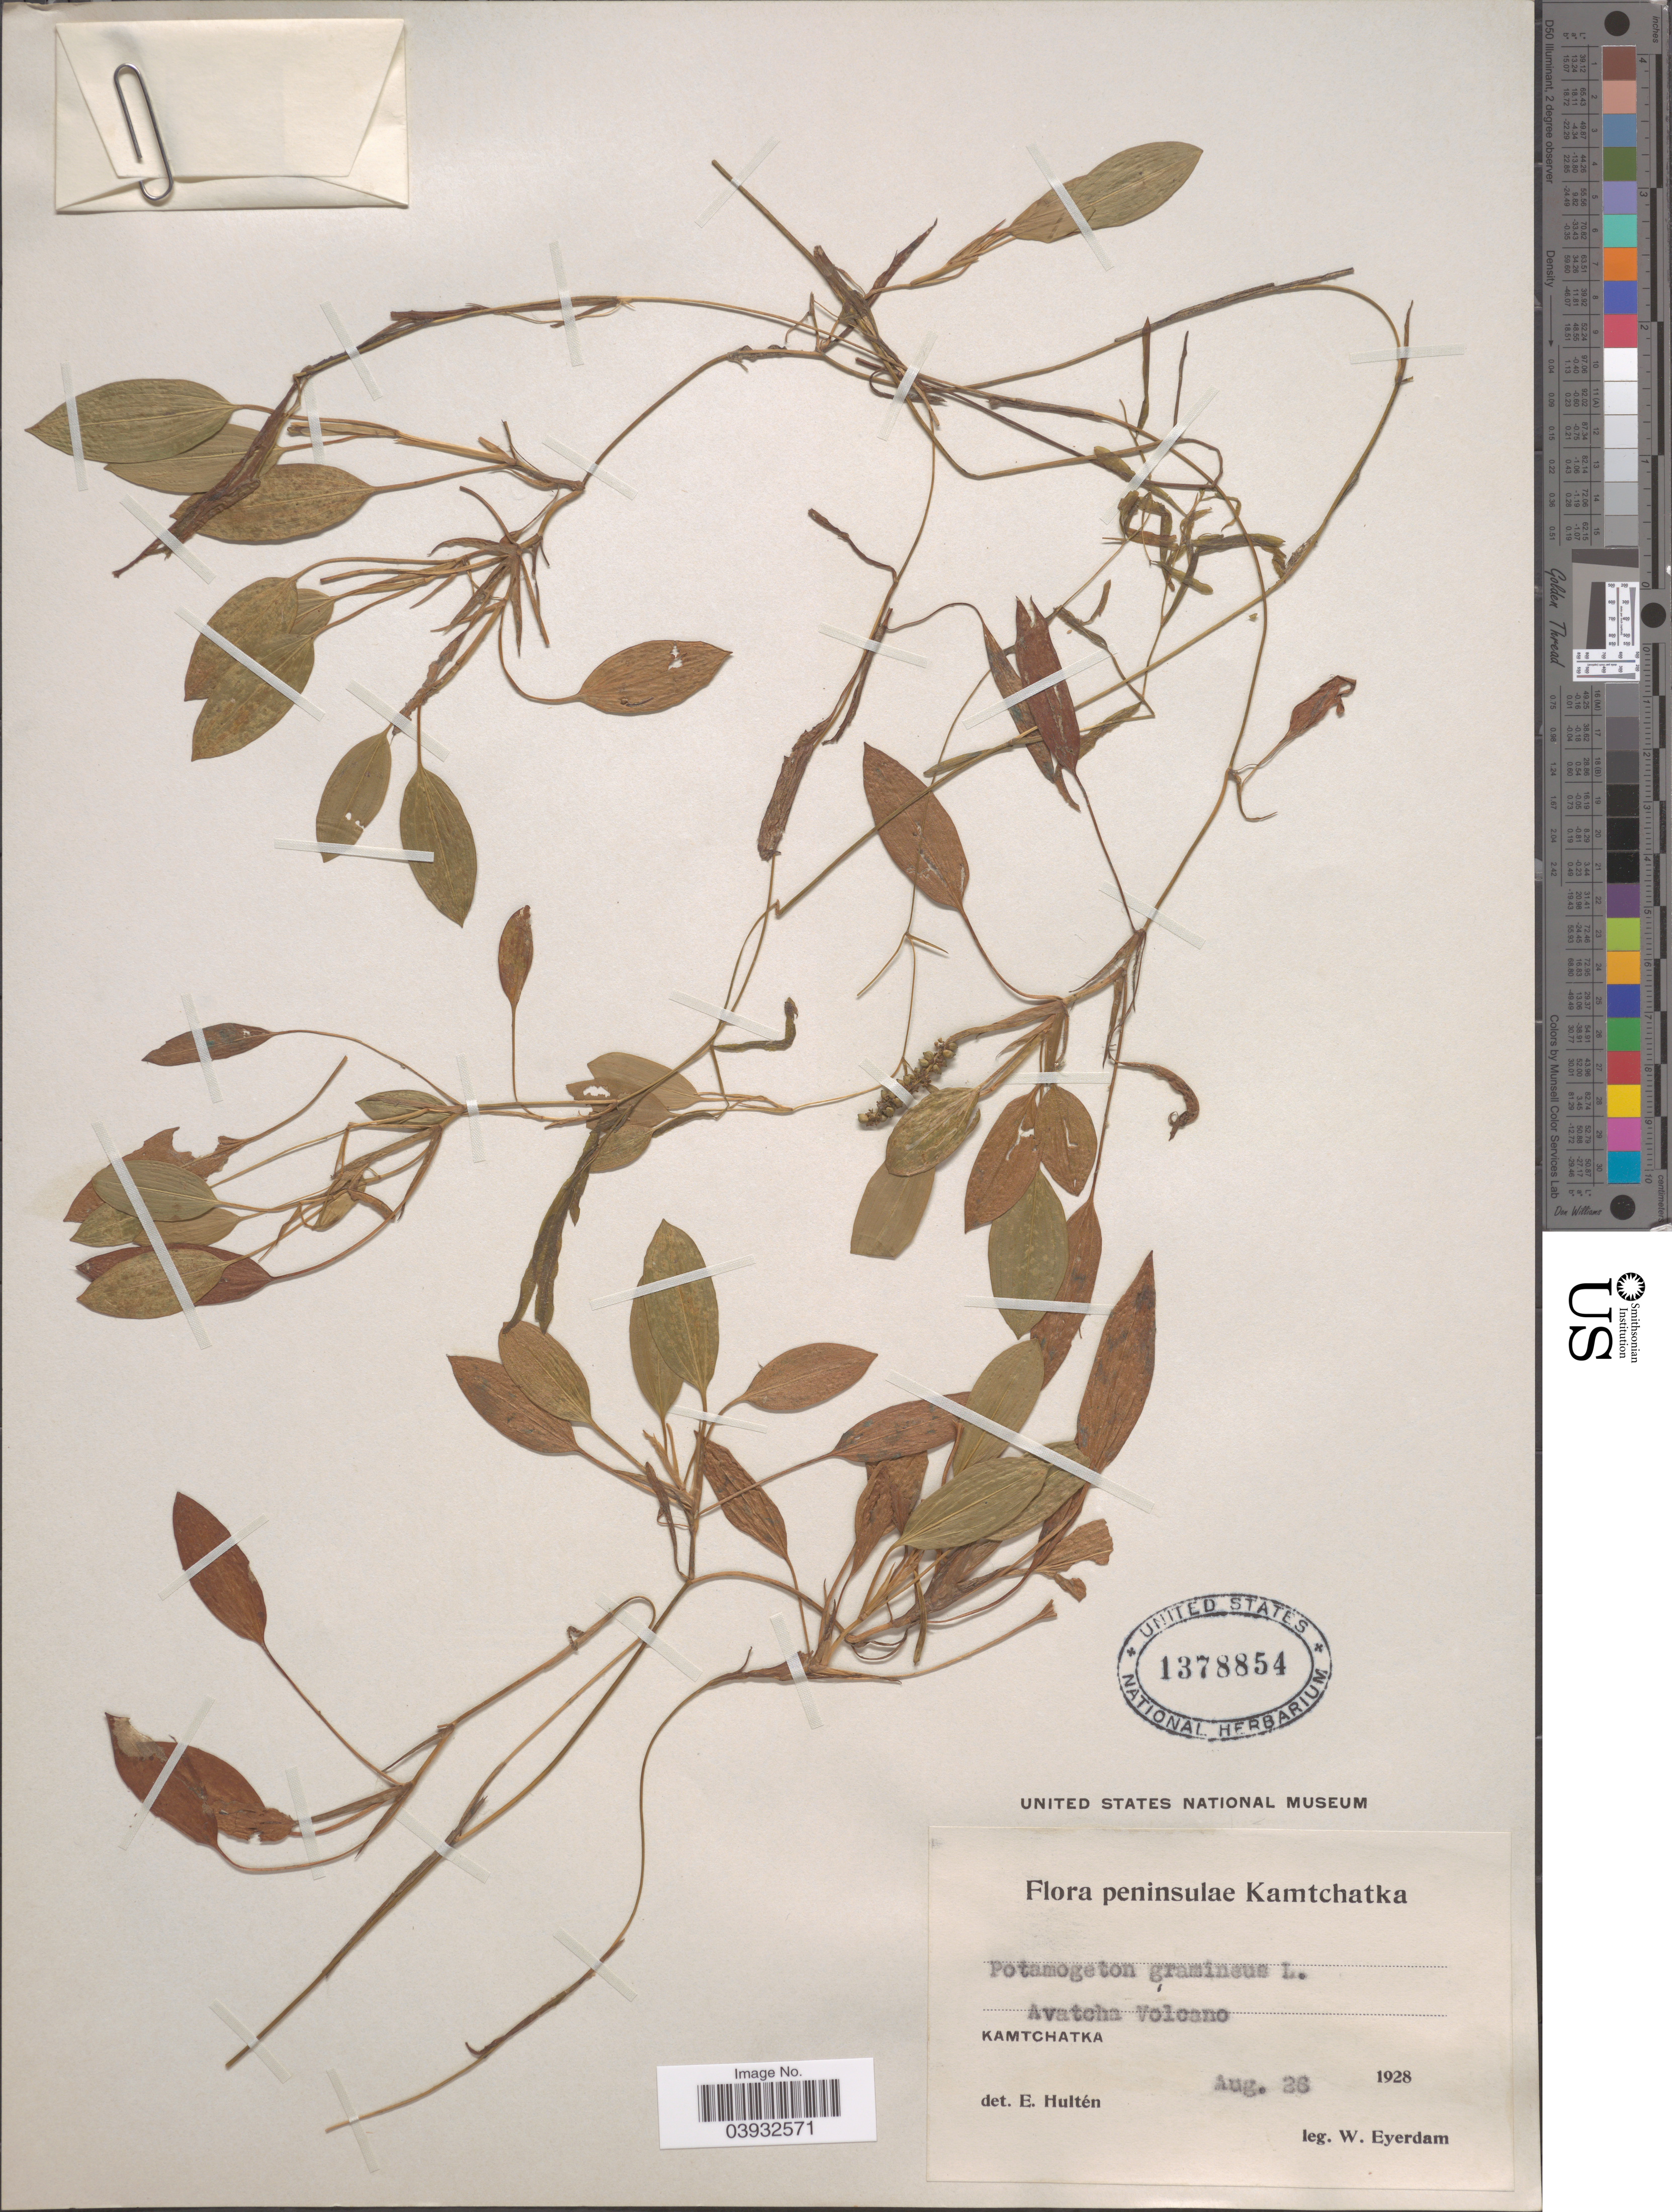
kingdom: Plantae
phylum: Tracheophyta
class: Liliopsida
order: Alismatales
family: Potamogetonaceae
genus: Potamogeton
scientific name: Potamogeton gramineus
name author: L.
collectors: W. J. Eyerdam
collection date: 1928-08-26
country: Russian Federation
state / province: Kamchatka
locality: Peninsulae Kamtchatka. Avatcha Volcano. Kamtchatka.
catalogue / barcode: US 1378854